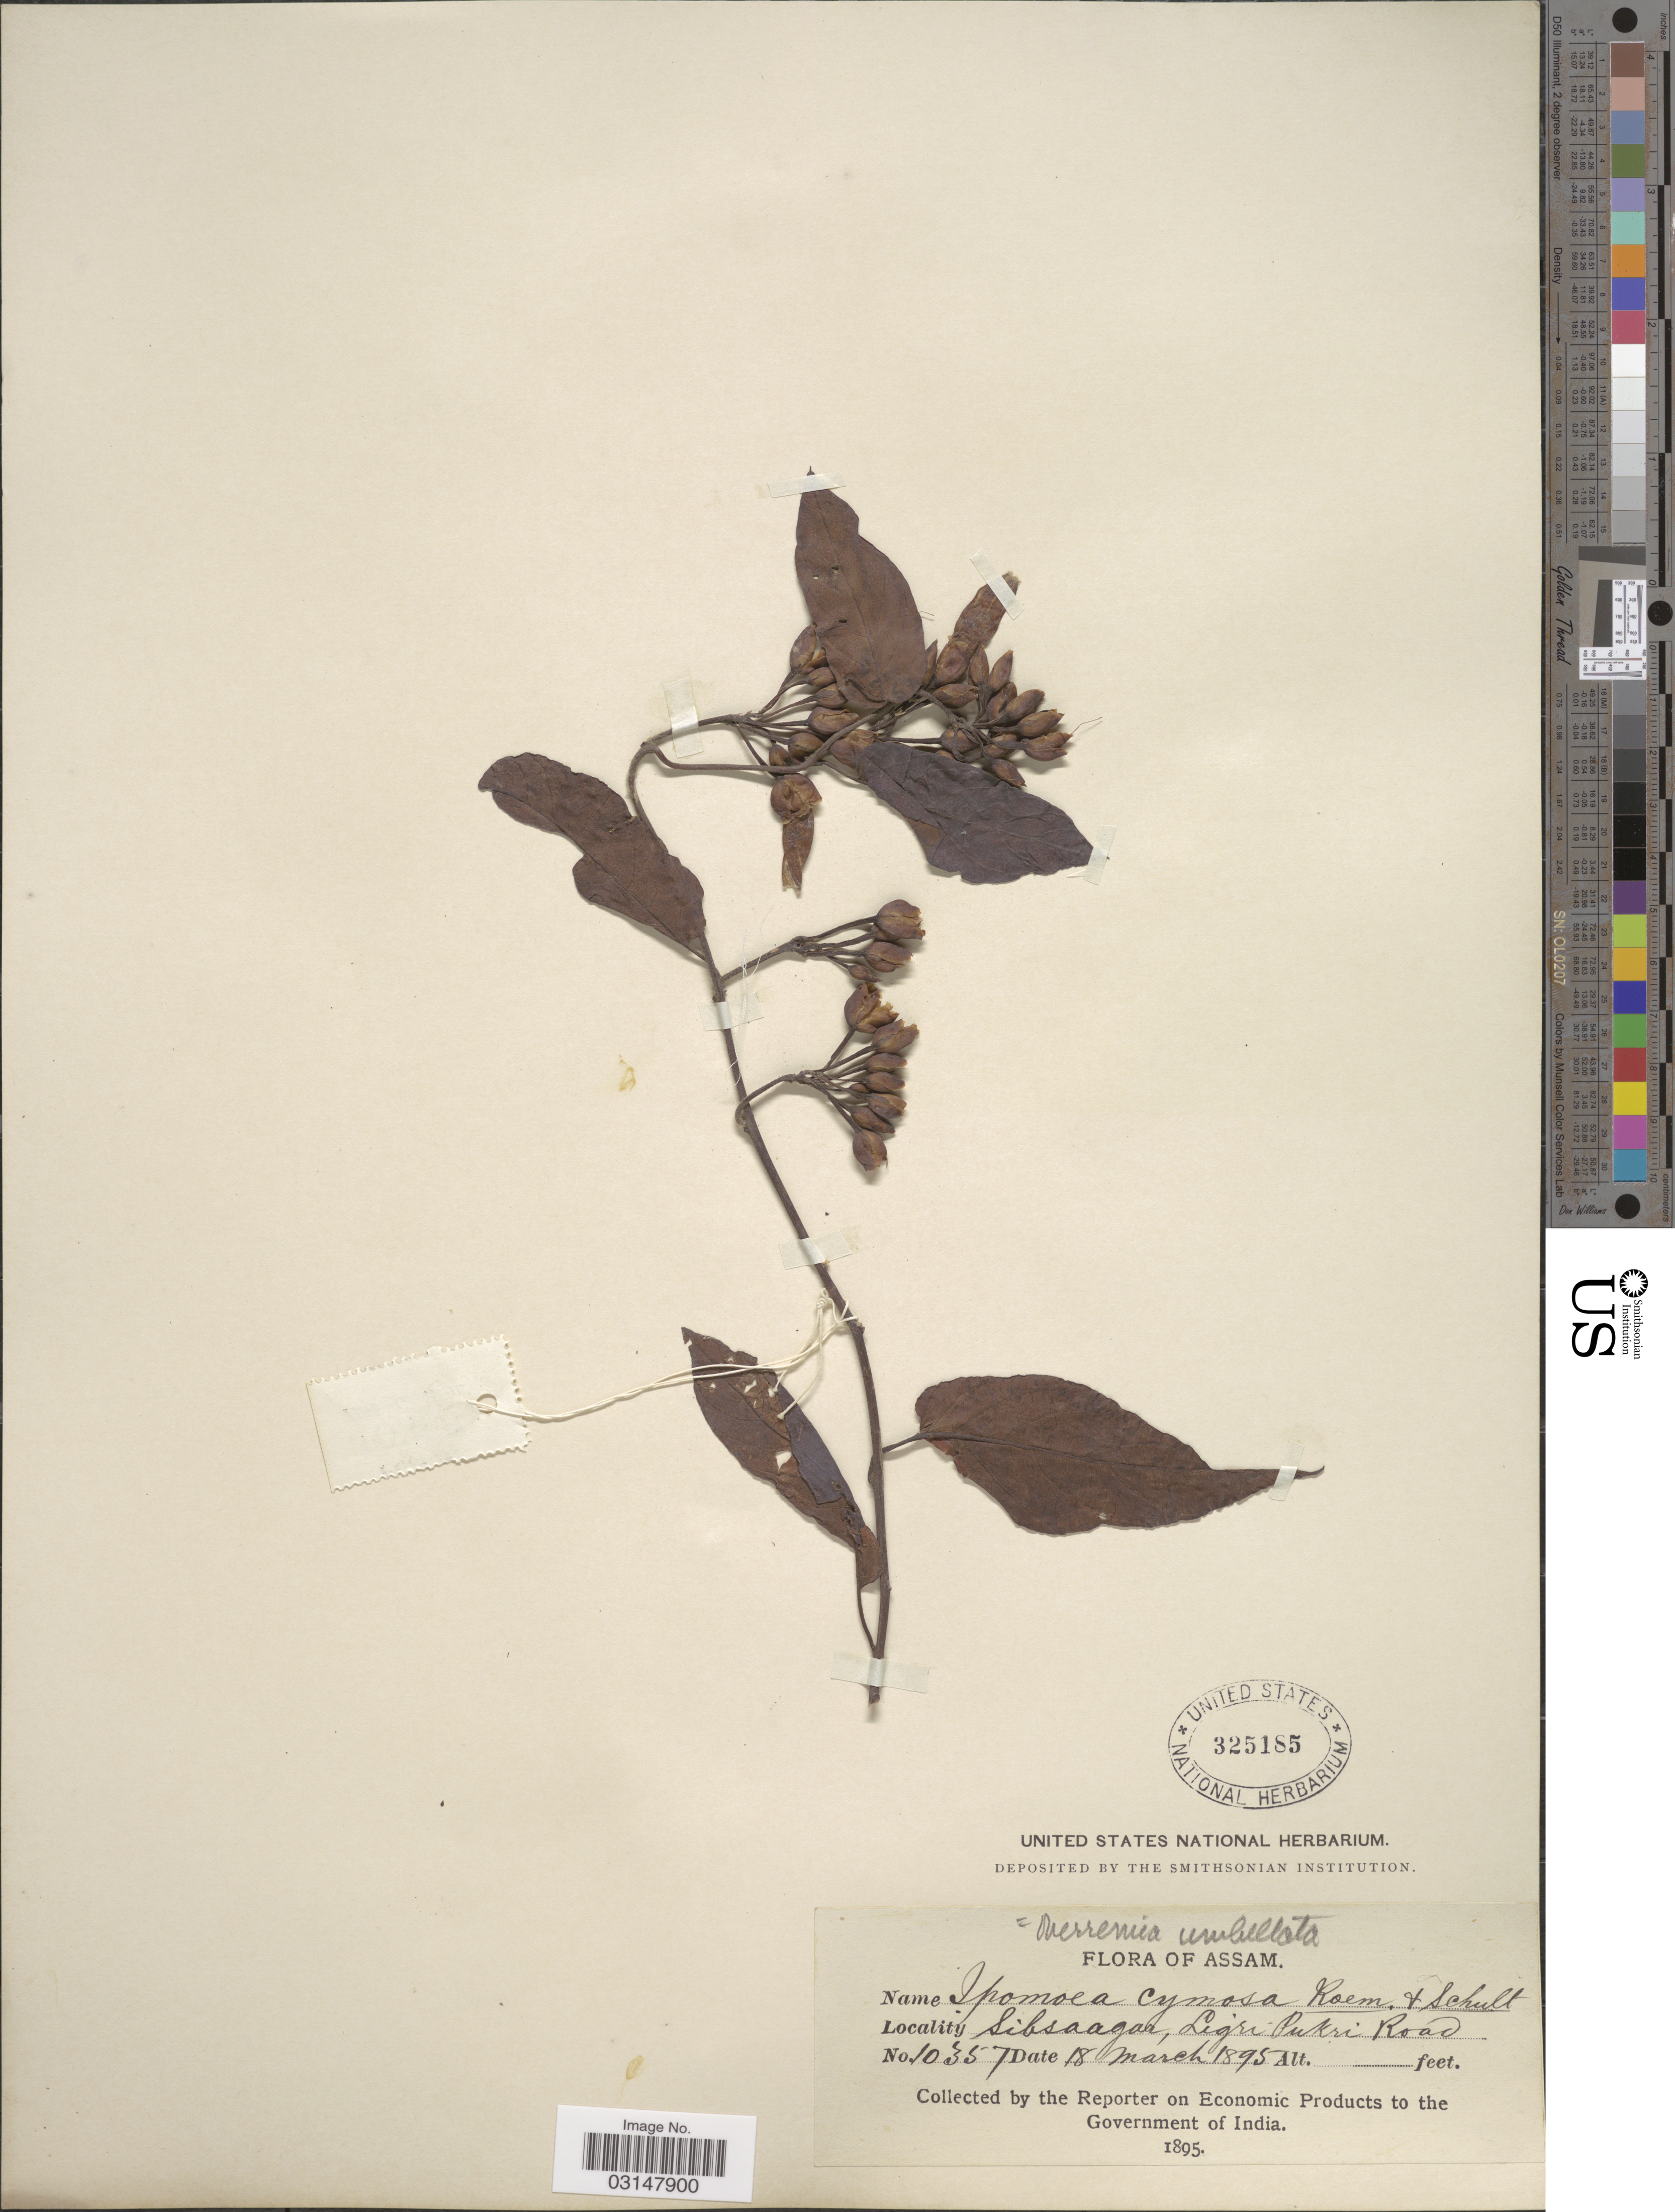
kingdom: Plantae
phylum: Tracheophyta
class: Magnoliopsida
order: Solanales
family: Convolvulaceae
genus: Camonea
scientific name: Camonea pilosa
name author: (Houtt.) A. R. Simões & Staples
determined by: Strong, Mark T., (BOT), Smithsonian Institution - National Museum of Natural History (UNITED STATES)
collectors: Reporter on Economic Products to the Government of India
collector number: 10357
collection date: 1895-03-18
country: India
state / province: Assam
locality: Sibsaagar, Ligri Pukri Road.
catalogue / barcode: US 325185